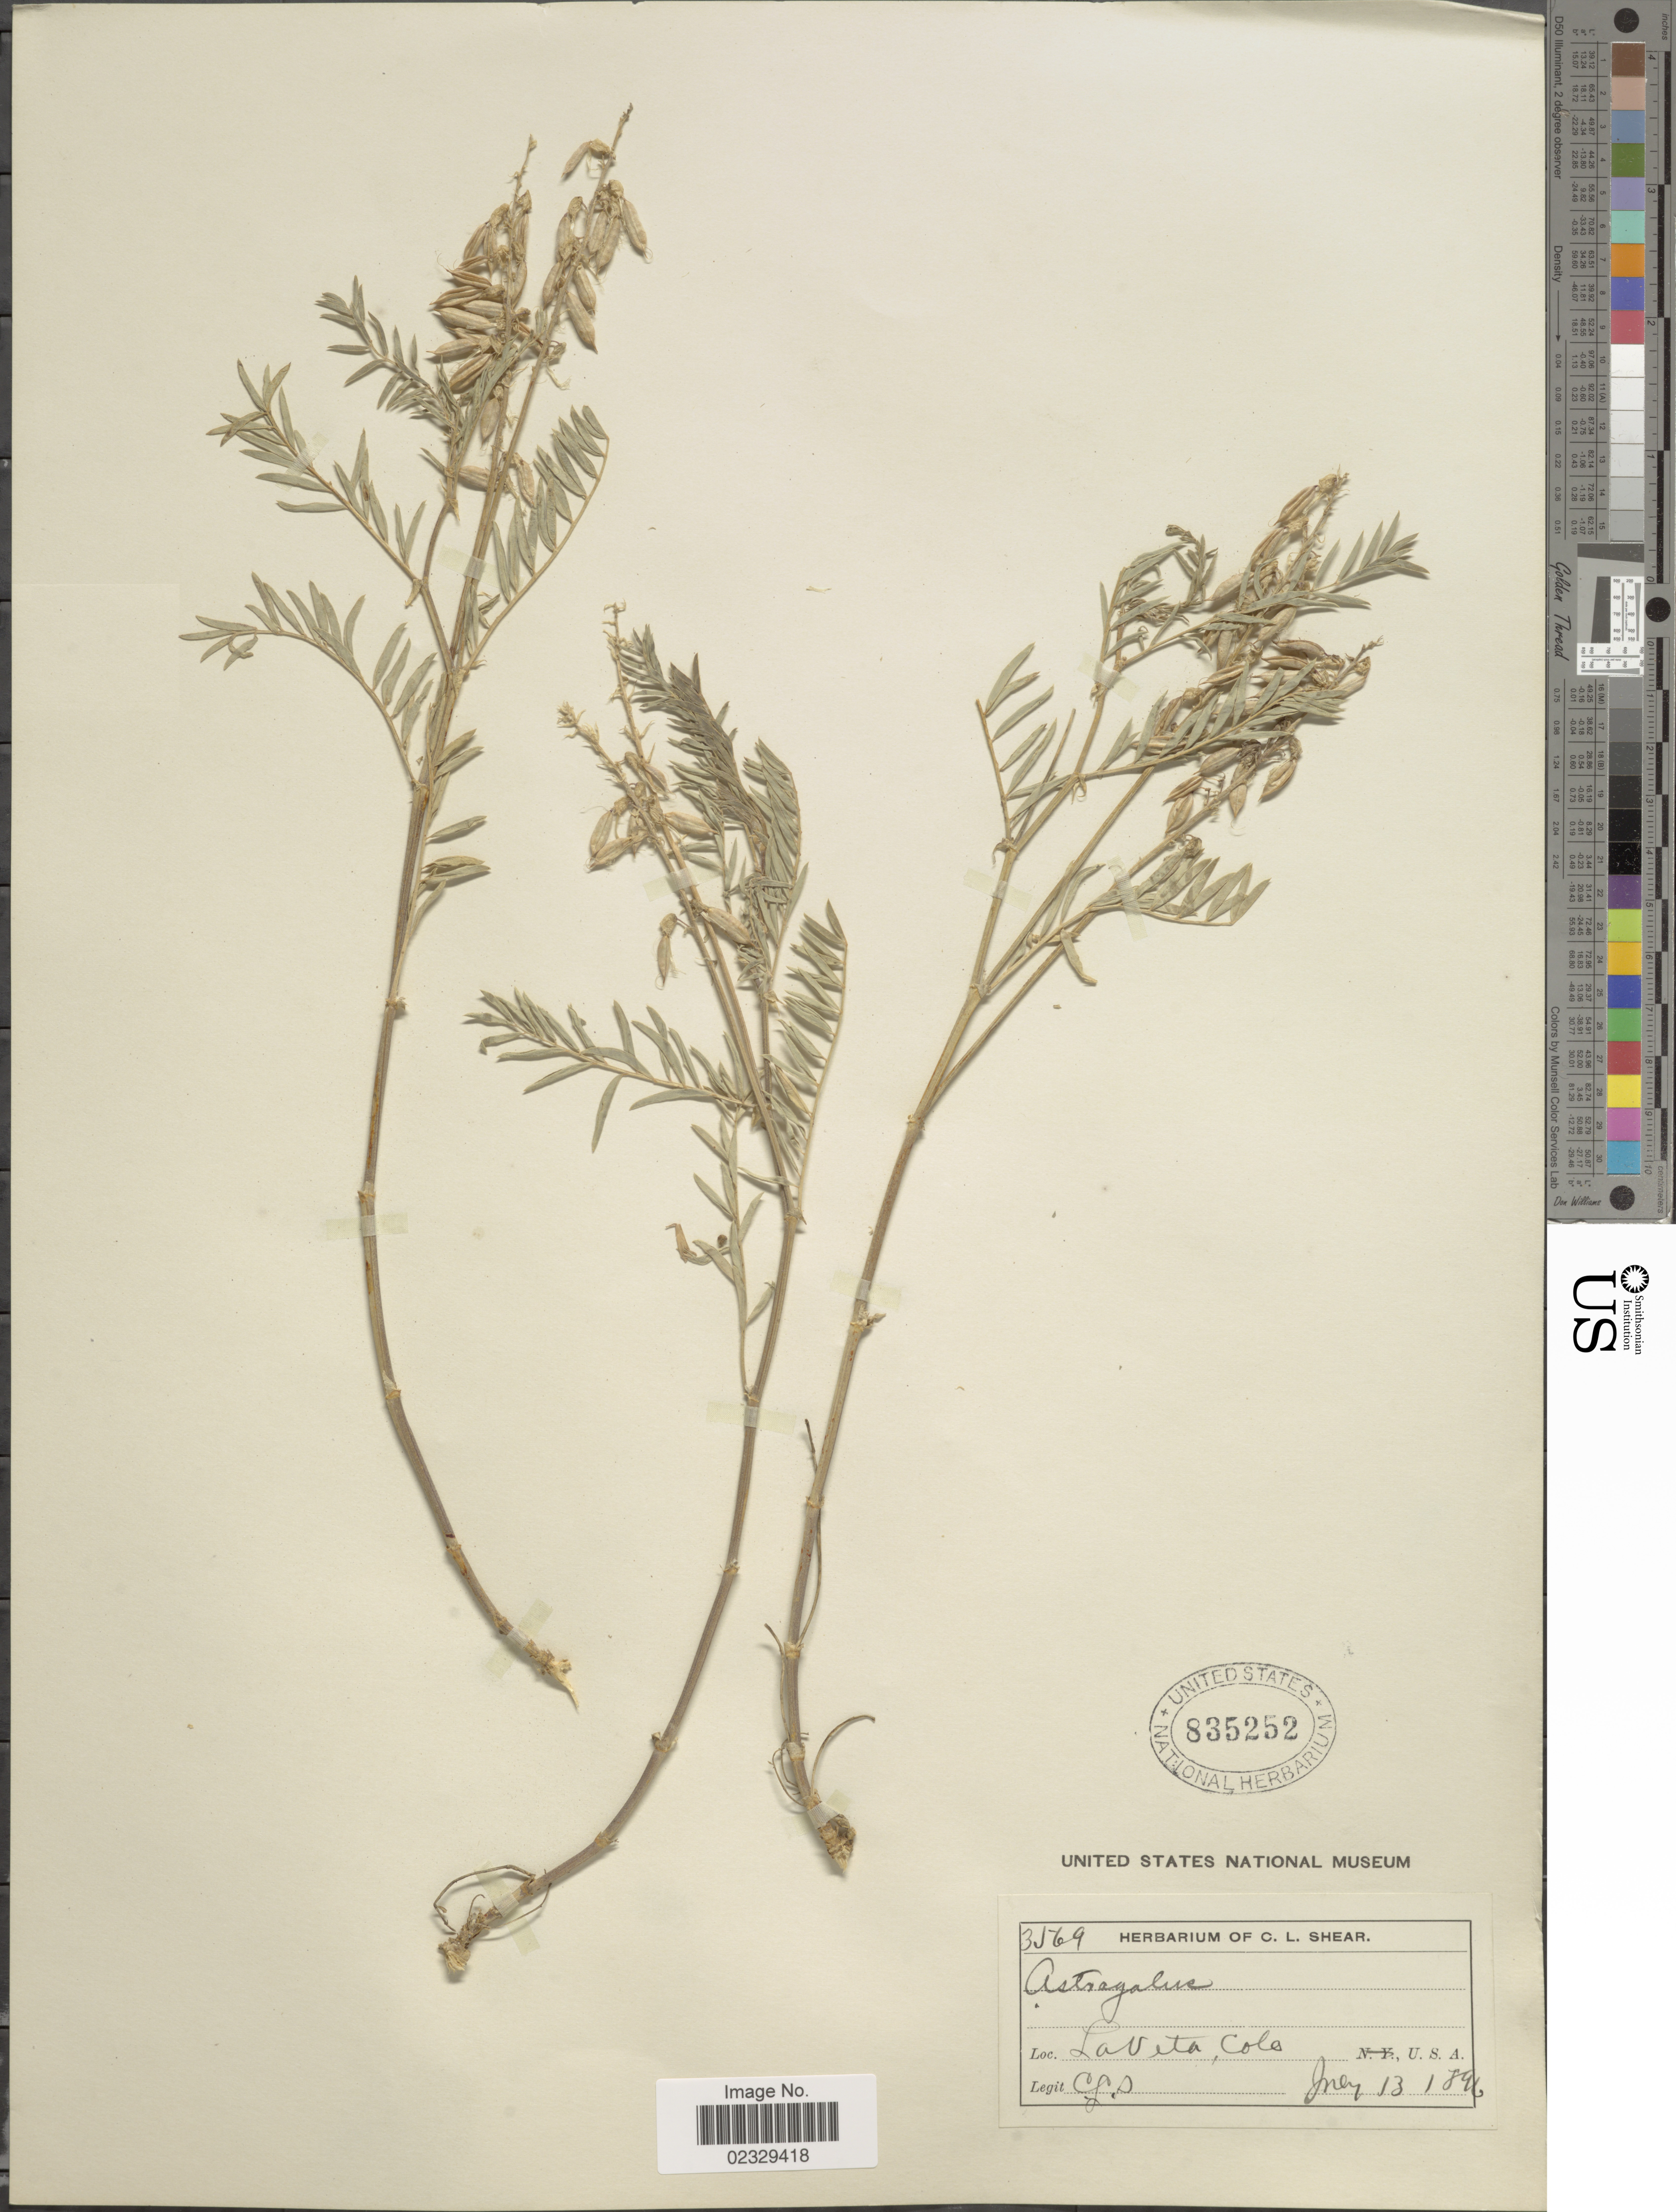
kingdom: Plantae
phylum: Tracheophyta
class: Magnoliopsida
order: Fabales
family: Fabaceae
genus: Astragalus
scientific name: Astragalus bisulcatus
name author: (Hook.) A. Gray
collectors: C. L. Shear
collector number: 3569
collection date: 1891-07-13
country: United States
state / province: Colorado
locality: Laveta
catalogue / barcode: US 835252